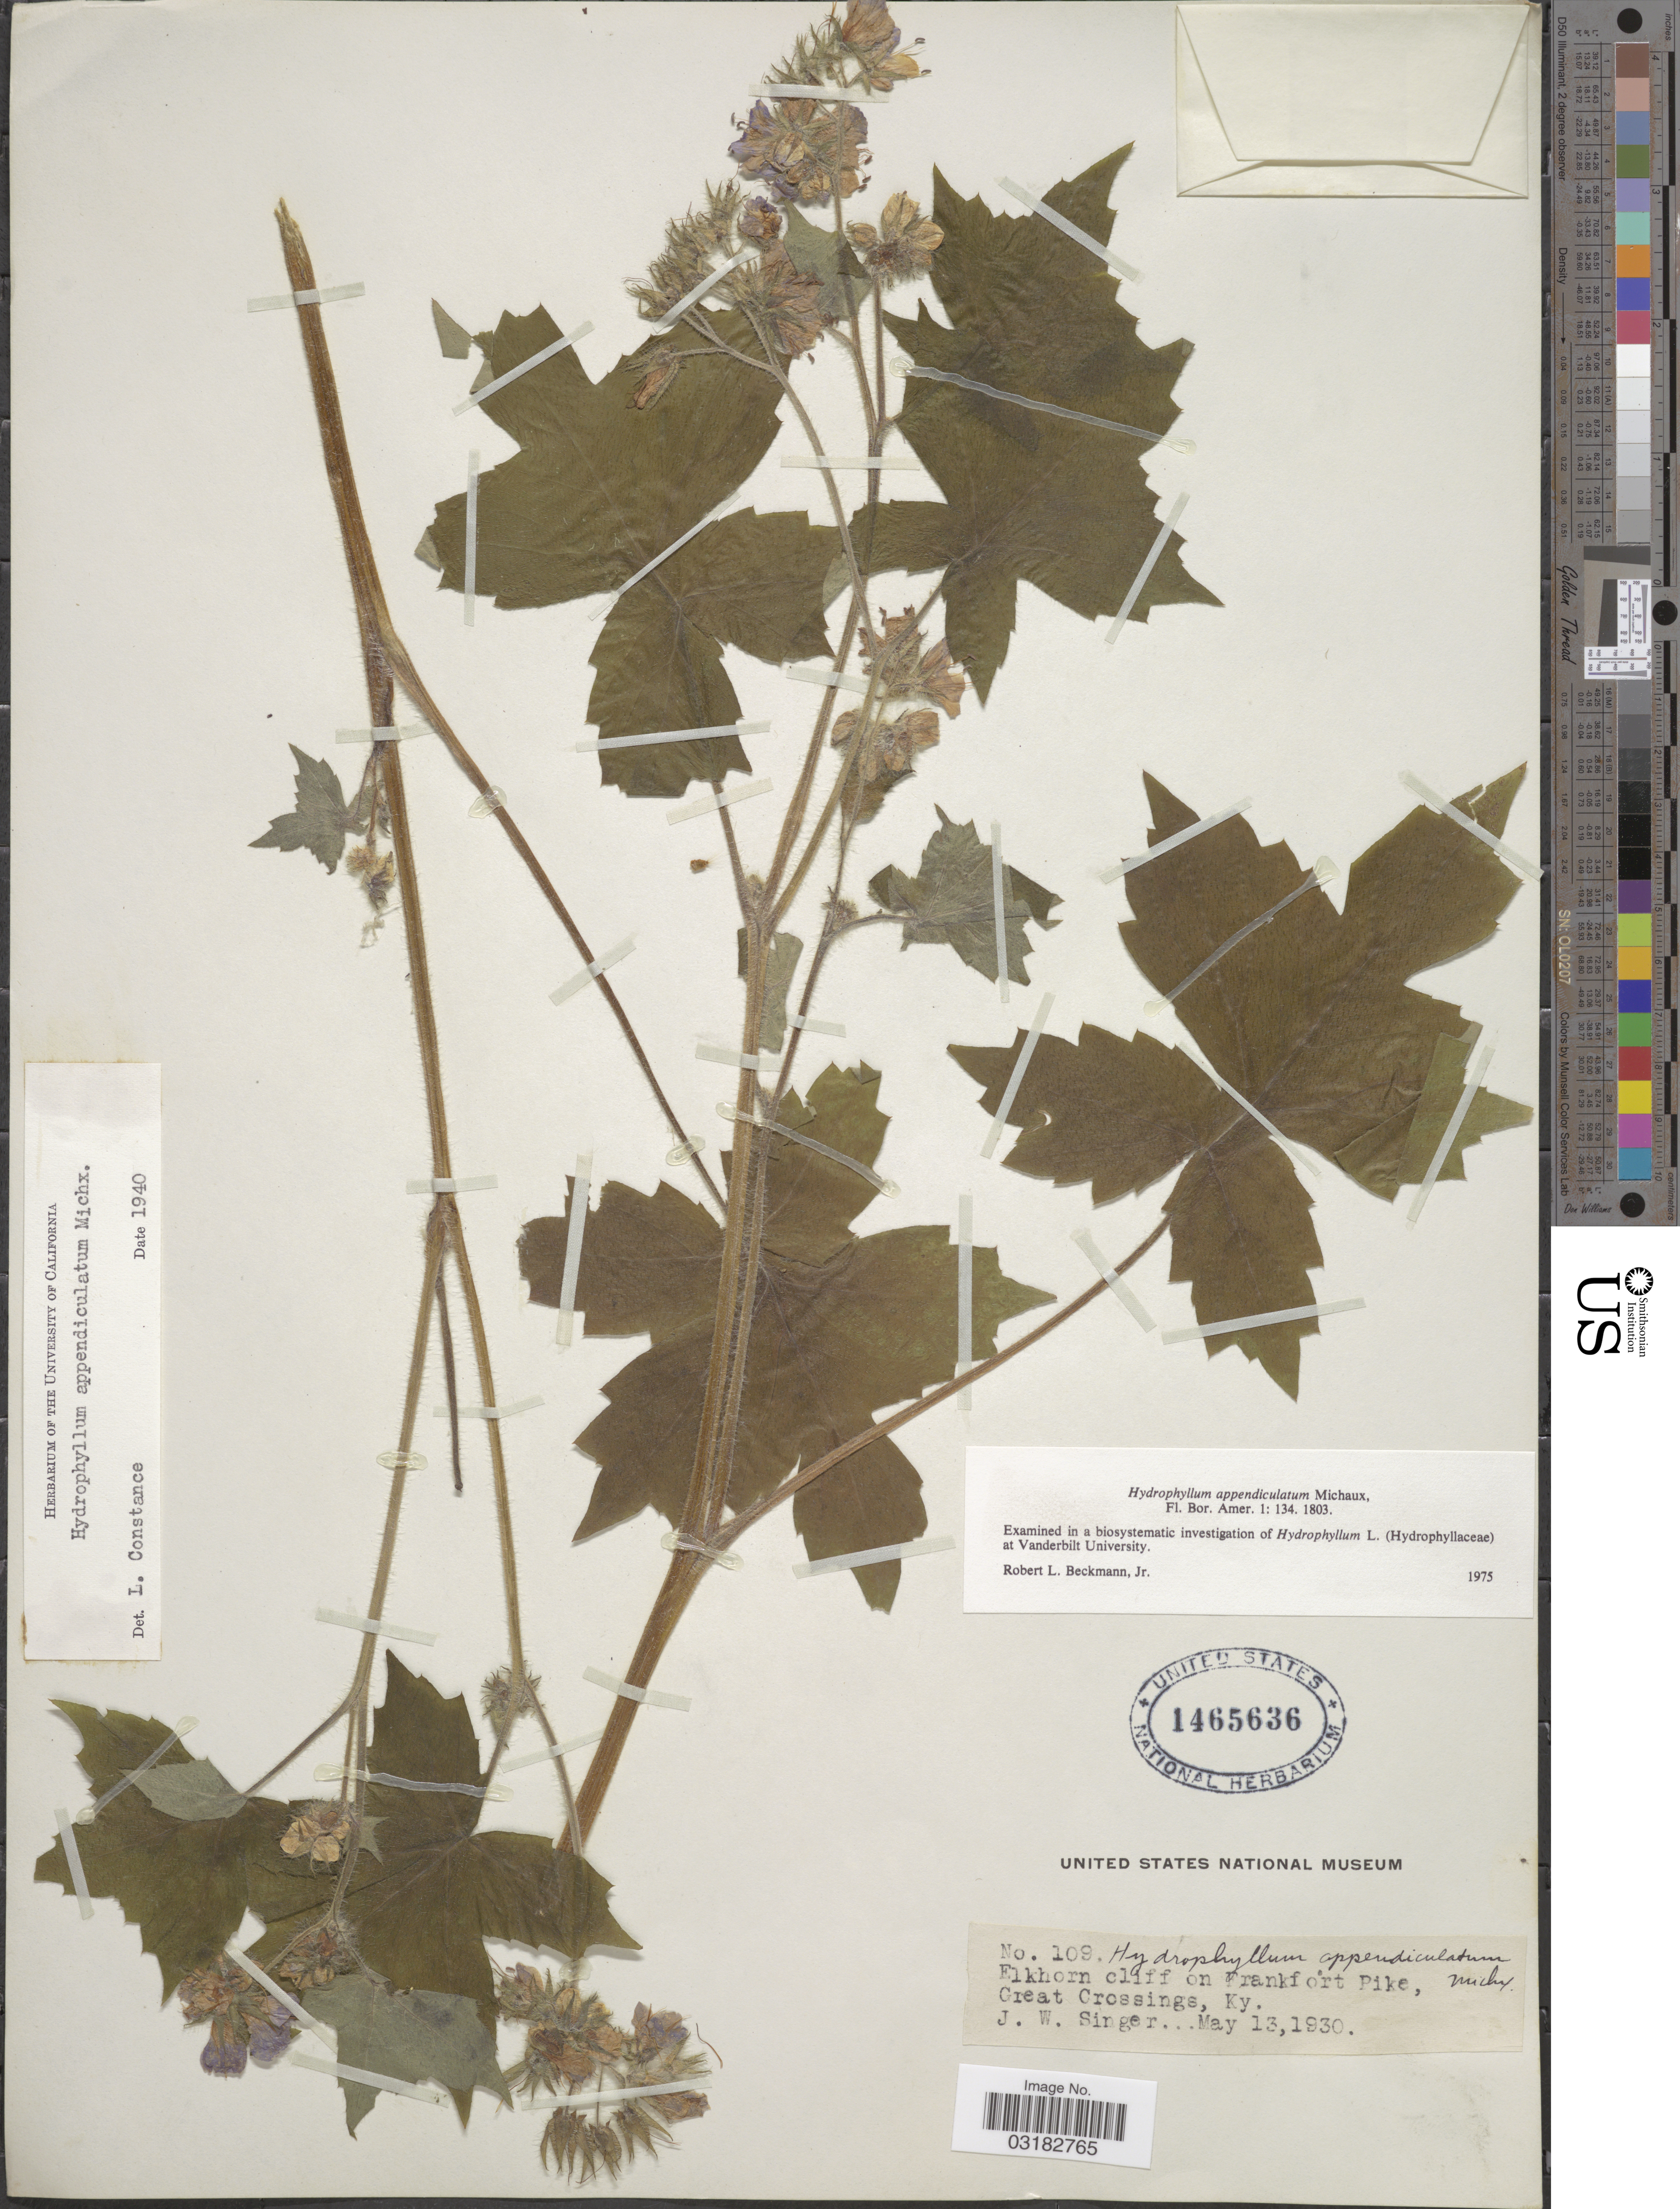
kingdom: Plantae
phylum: Tracheophyta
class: Magnoliopsida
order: Boraginales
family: Hydrophyllaceae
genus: Hydrophyllum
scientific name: Hydrophyllum appendiculatum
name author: Michx.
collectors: J. EW. Singer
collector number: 109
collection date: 1930-05-13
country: United States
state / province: Kentucky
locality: Elkhorn cliff on Frankfort Pike, Great Crossings.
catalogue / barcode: US 1465636